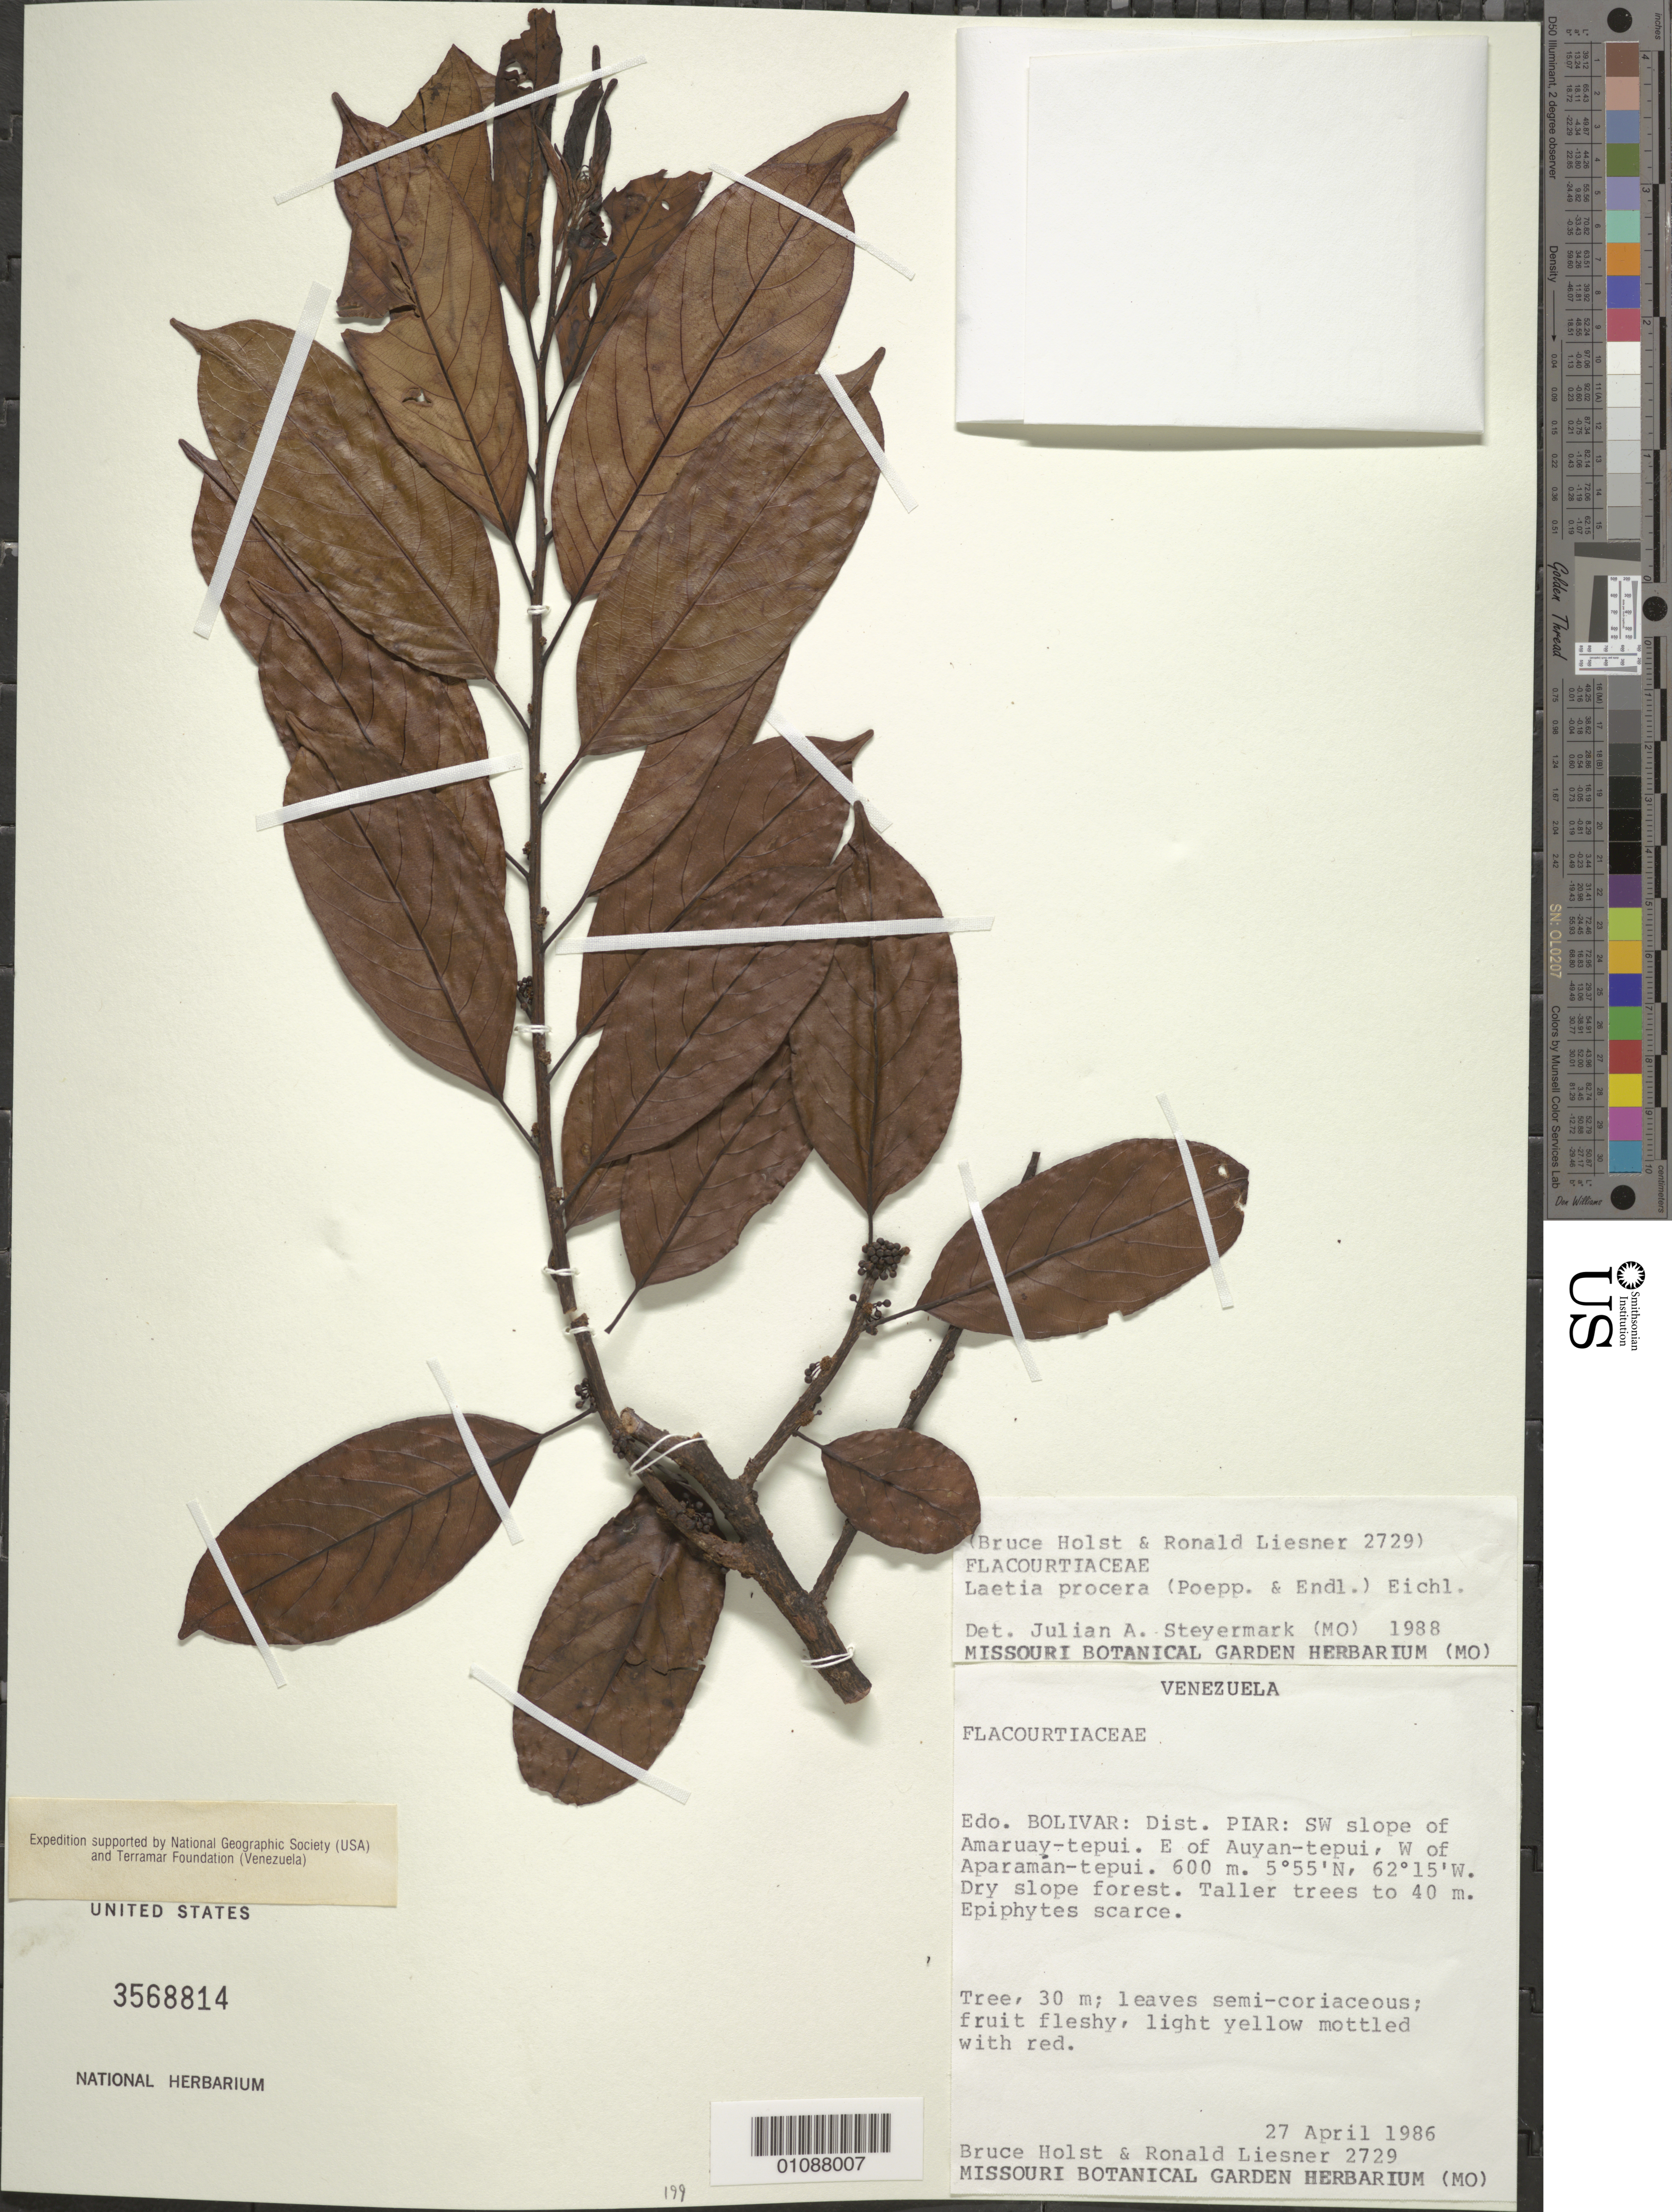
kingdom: Plantae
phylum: Tracheophyta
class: Magnoliopsida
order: Malpighiales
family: Salicaceae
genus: Laetia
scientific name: Laetia procera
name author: (Poepp.) Eichler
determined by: Steyermark, Julian A., (VEN)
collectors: B. Holst & R. L. Liesner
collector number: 2729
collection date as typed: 27-Apr-86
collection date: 1986-04-27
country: Venezuela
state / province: Bolívar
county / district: Piar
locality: Amaruay-tepuí, SW slope, E of Auyan-tepuí, W of Aparamán-tepuí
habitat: Dry slope forest. Taller trees to 40m. Epiphytes scarce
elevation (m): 600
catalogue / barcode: US 3568814